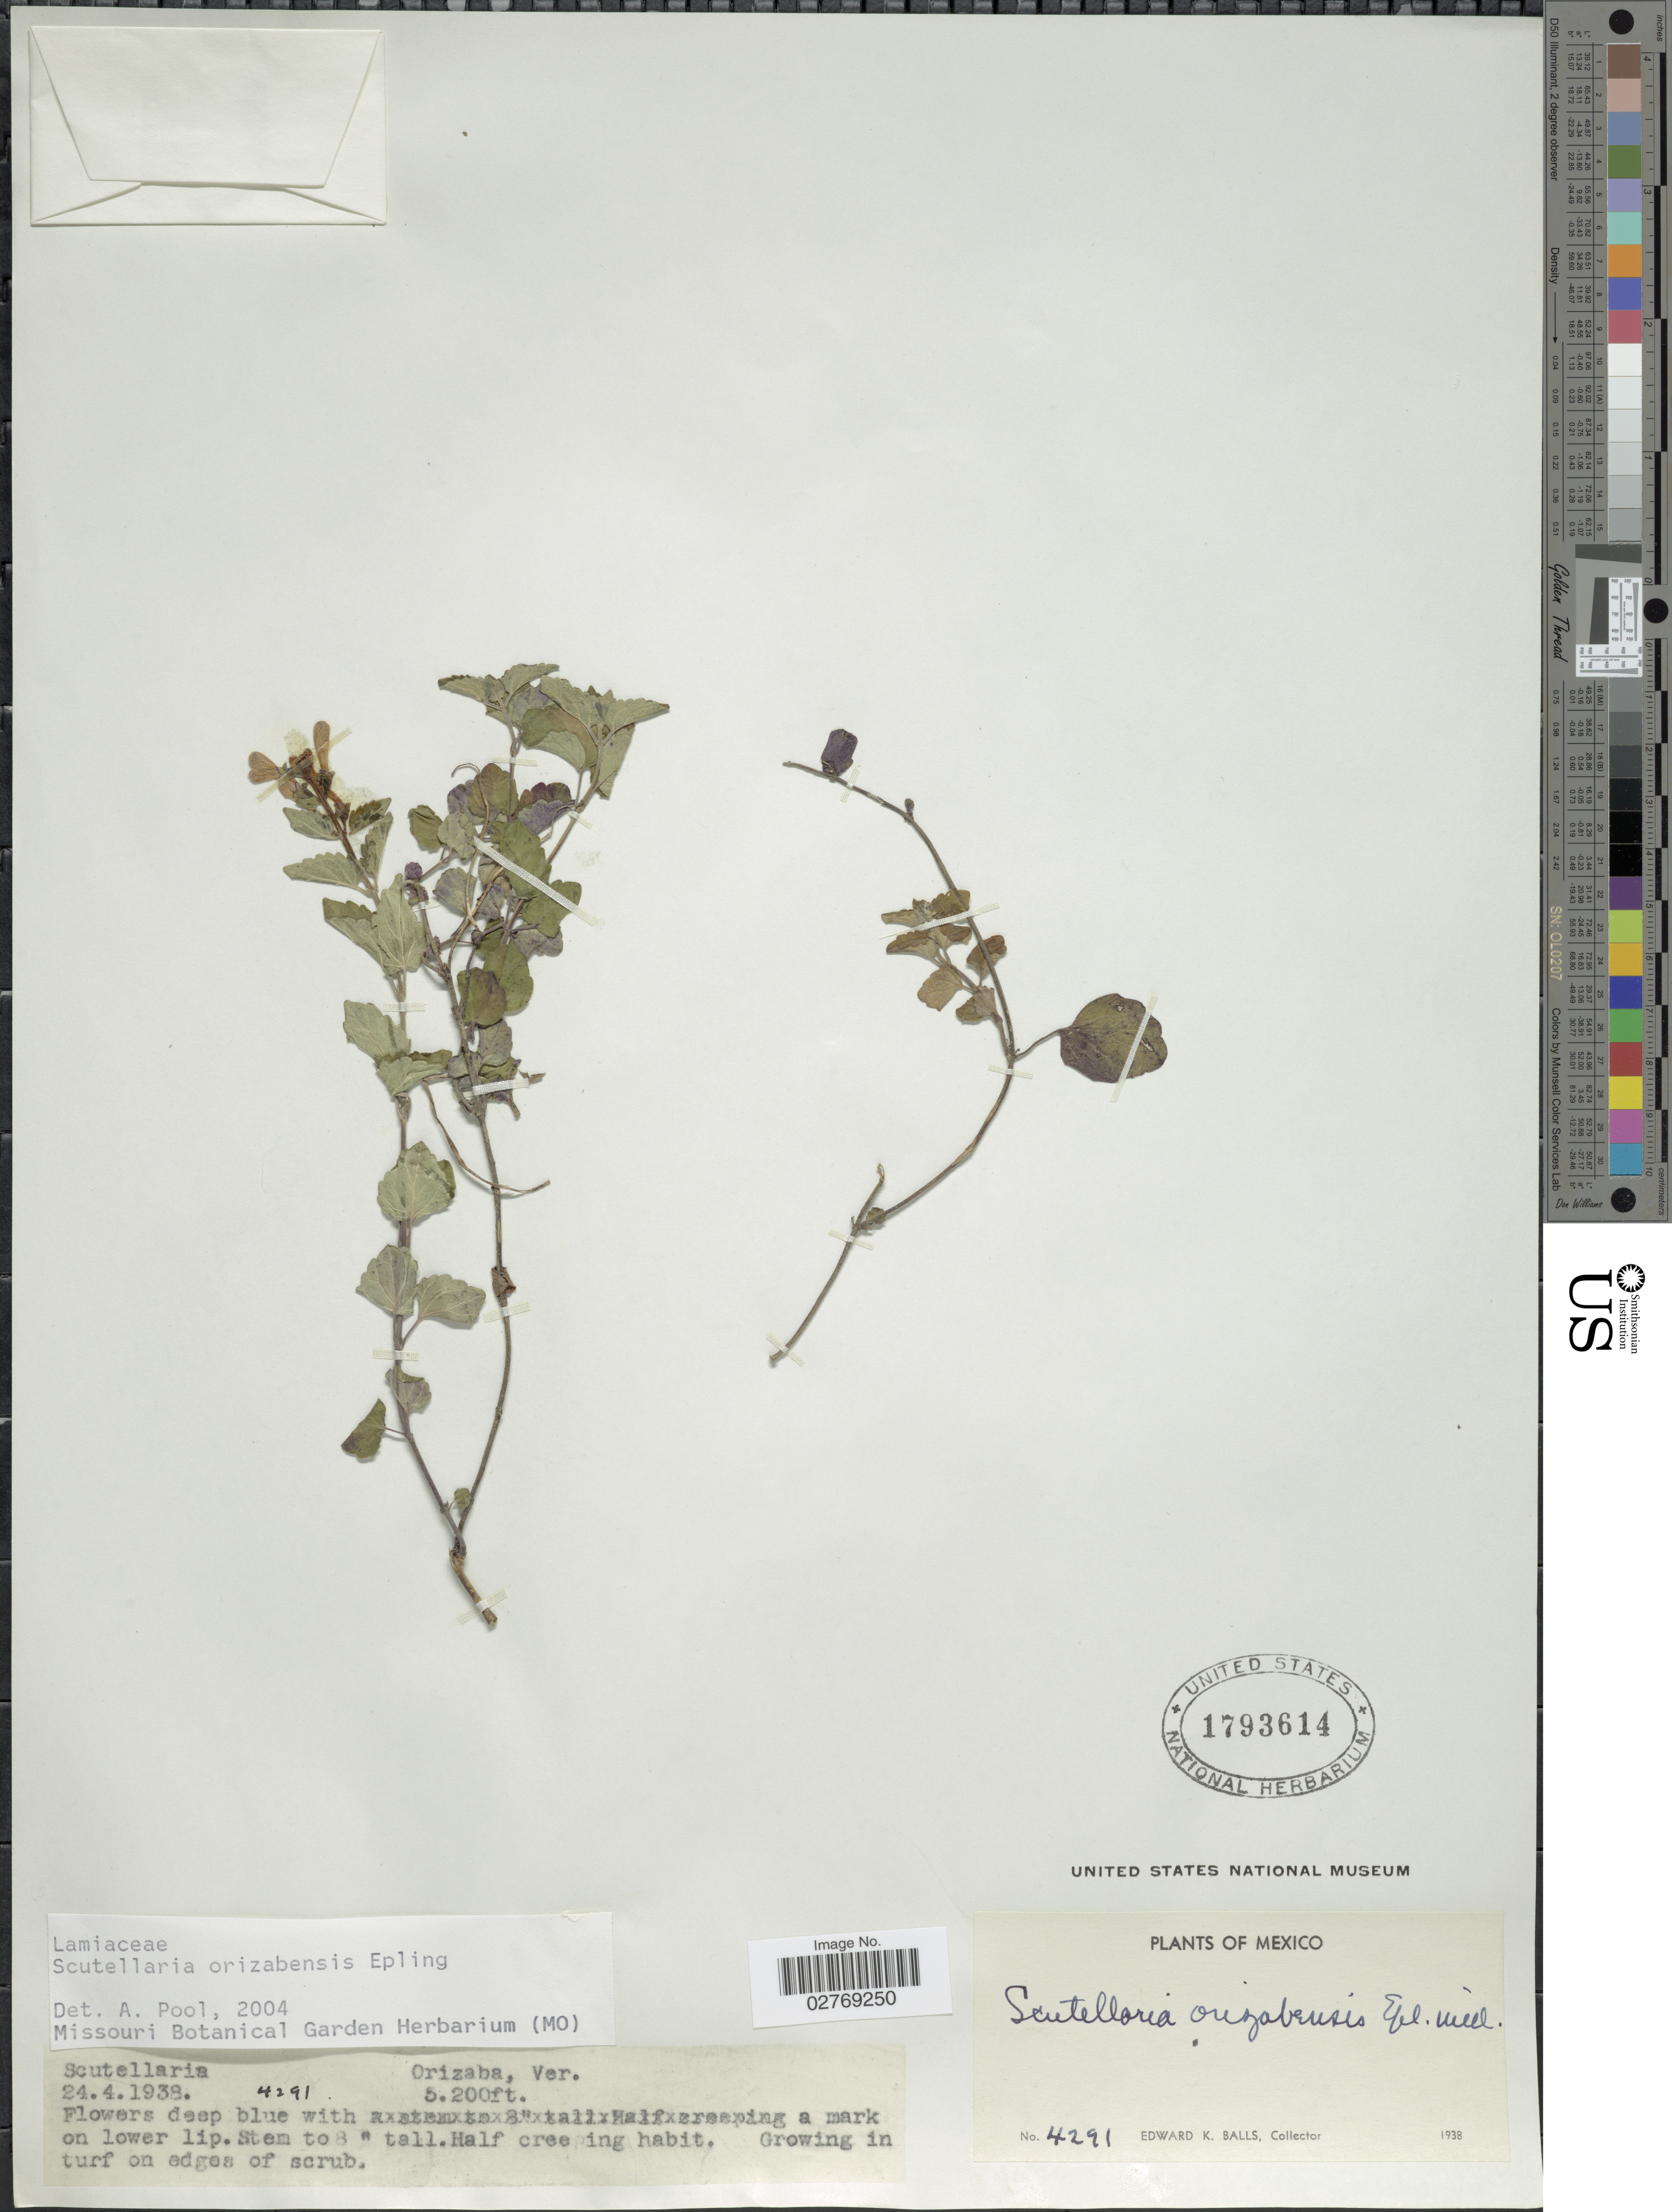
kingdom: Plantae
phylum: Tracheophyta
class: Magnoliopsida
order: Lamiales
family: Lamiaceae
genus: Scutellaria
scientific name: Scutellaria orizabensis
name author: Epling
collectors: E. K. Balls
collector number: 4291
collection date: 1938-04-24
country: Mexico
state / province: Veracruz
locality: Orizaba, Ver.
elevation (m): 1585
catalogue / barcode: US 1793614